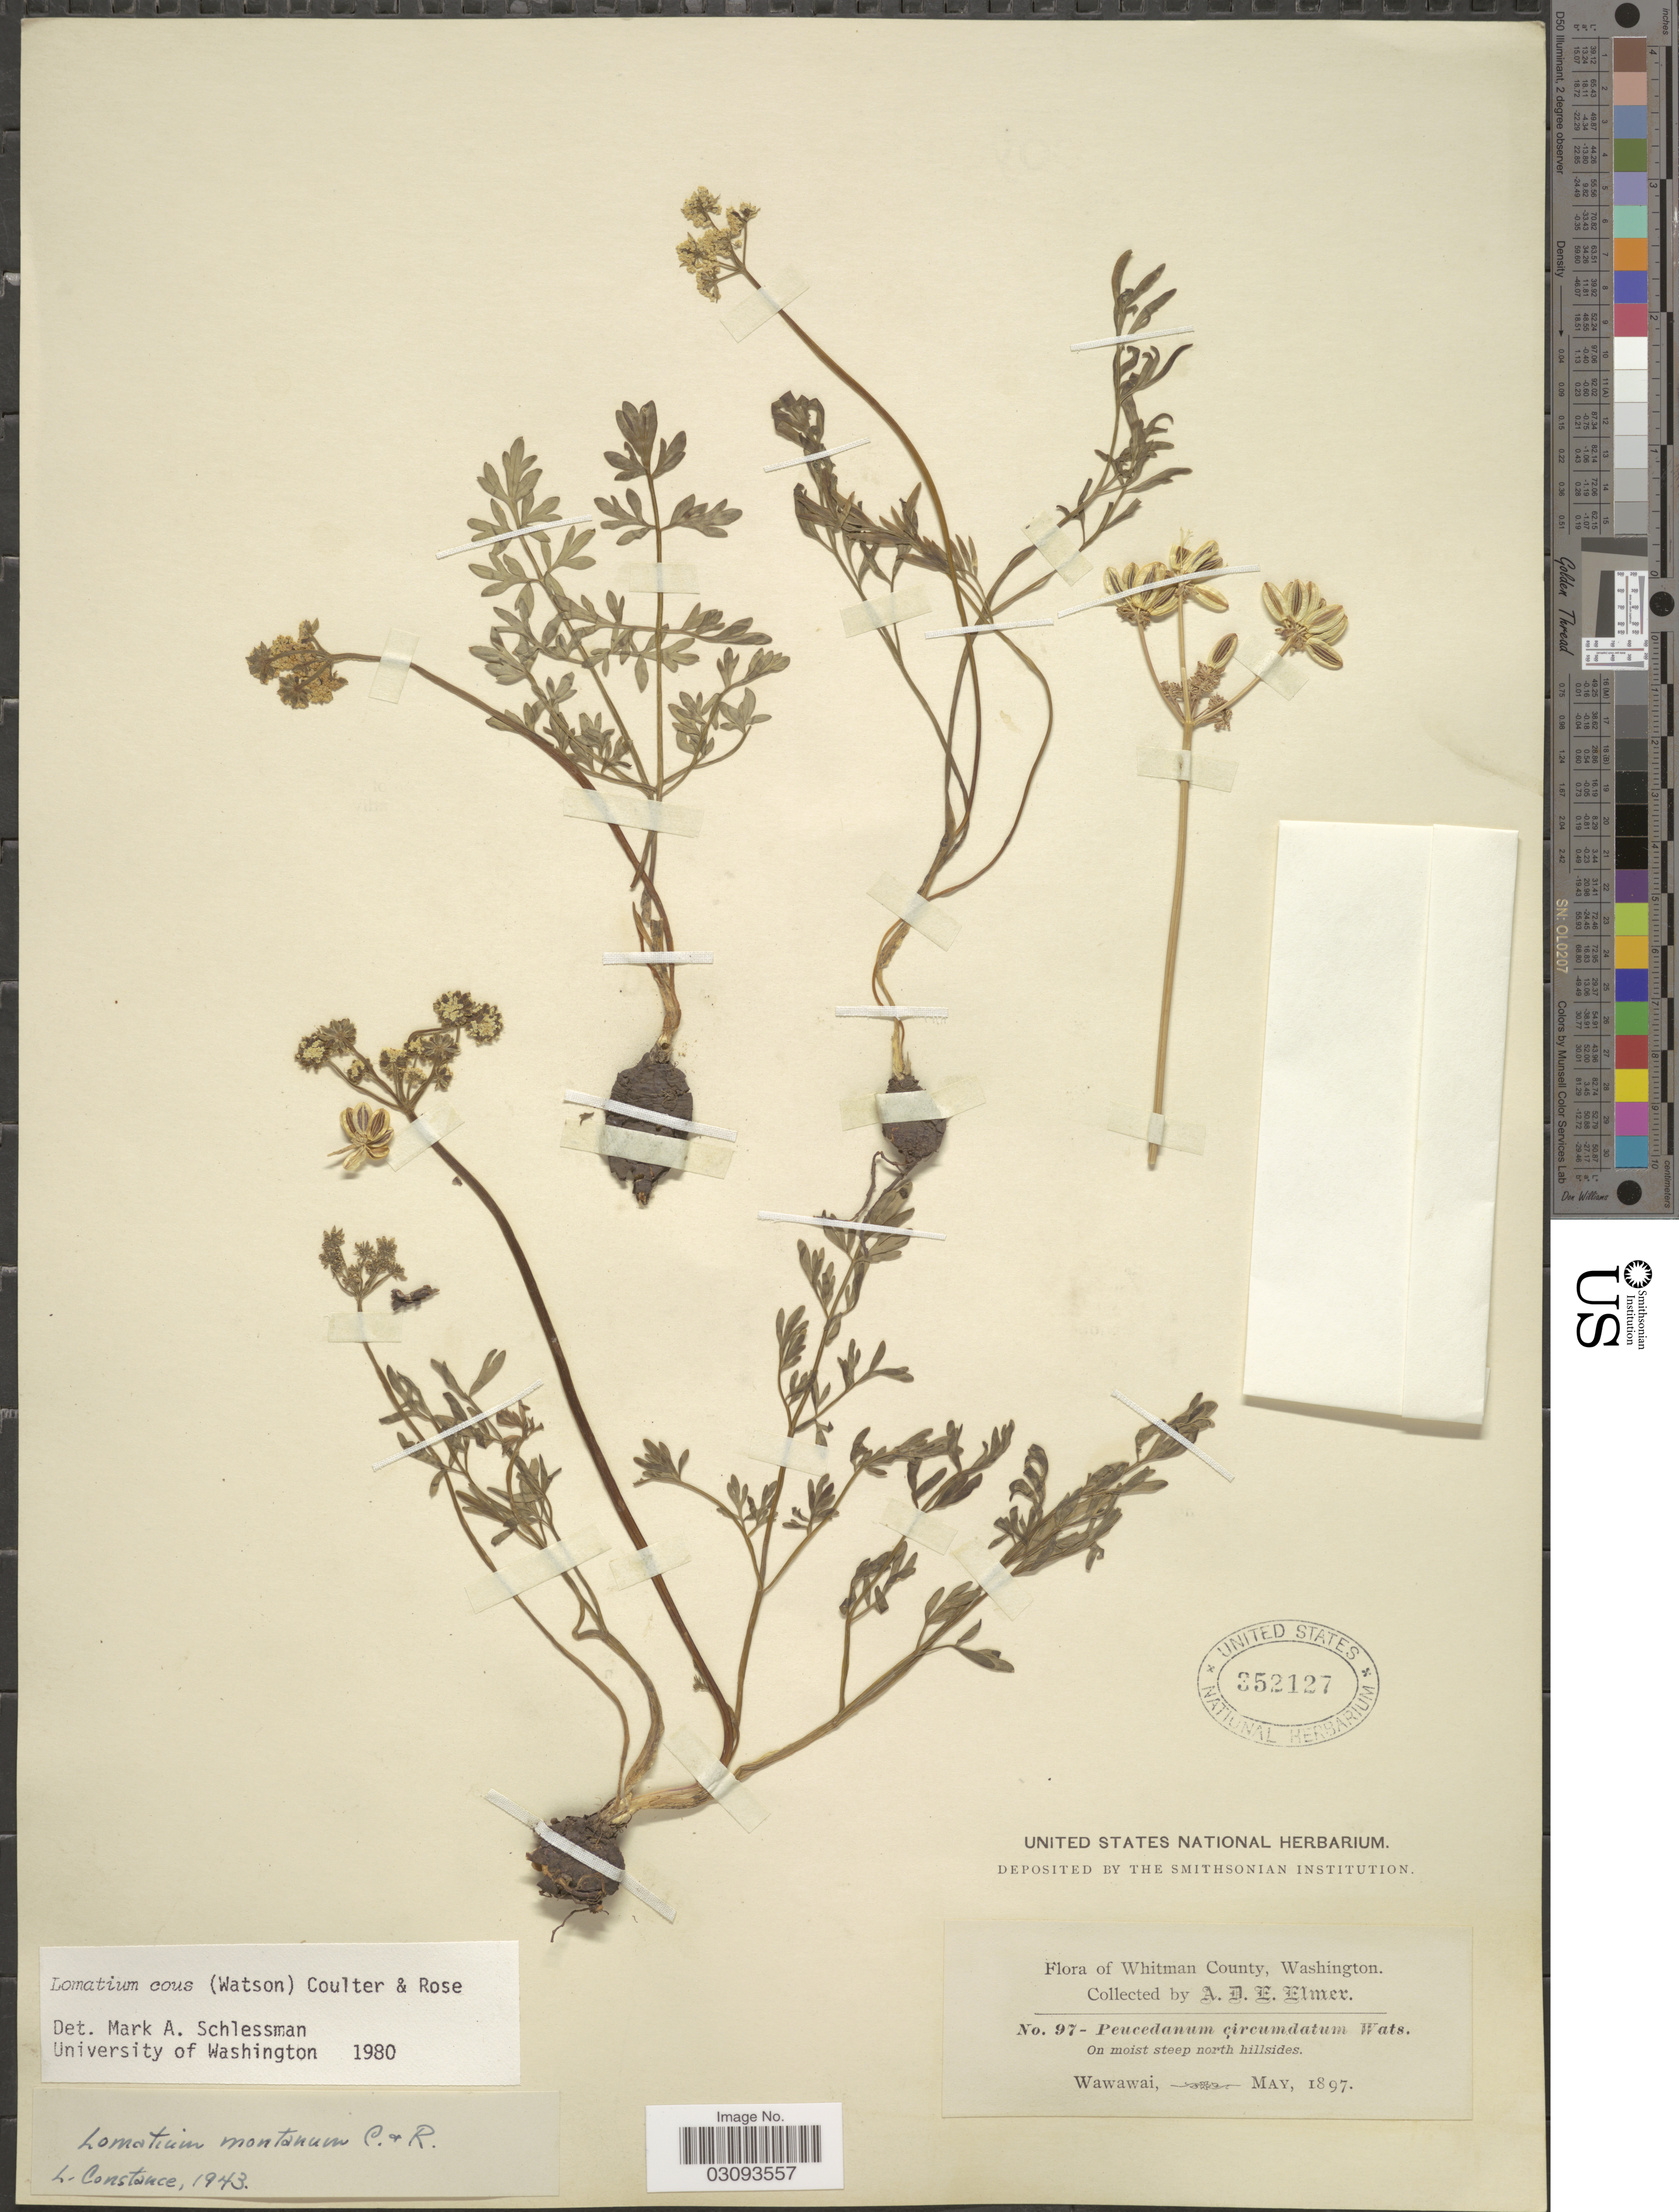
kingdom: Plantae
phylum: Tracheophyta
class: Magnoliopsida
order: Apiales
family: Apiaceae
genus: Lomatium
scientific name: Lomatium cous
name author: (S. Watson) J.M. Coult. & Rose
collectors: A. D. E. Elmer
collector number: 97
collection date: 1897-05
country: United States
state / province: Washington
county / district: Whitman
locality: Whitman County. Wawawai.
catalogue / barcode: US 352127